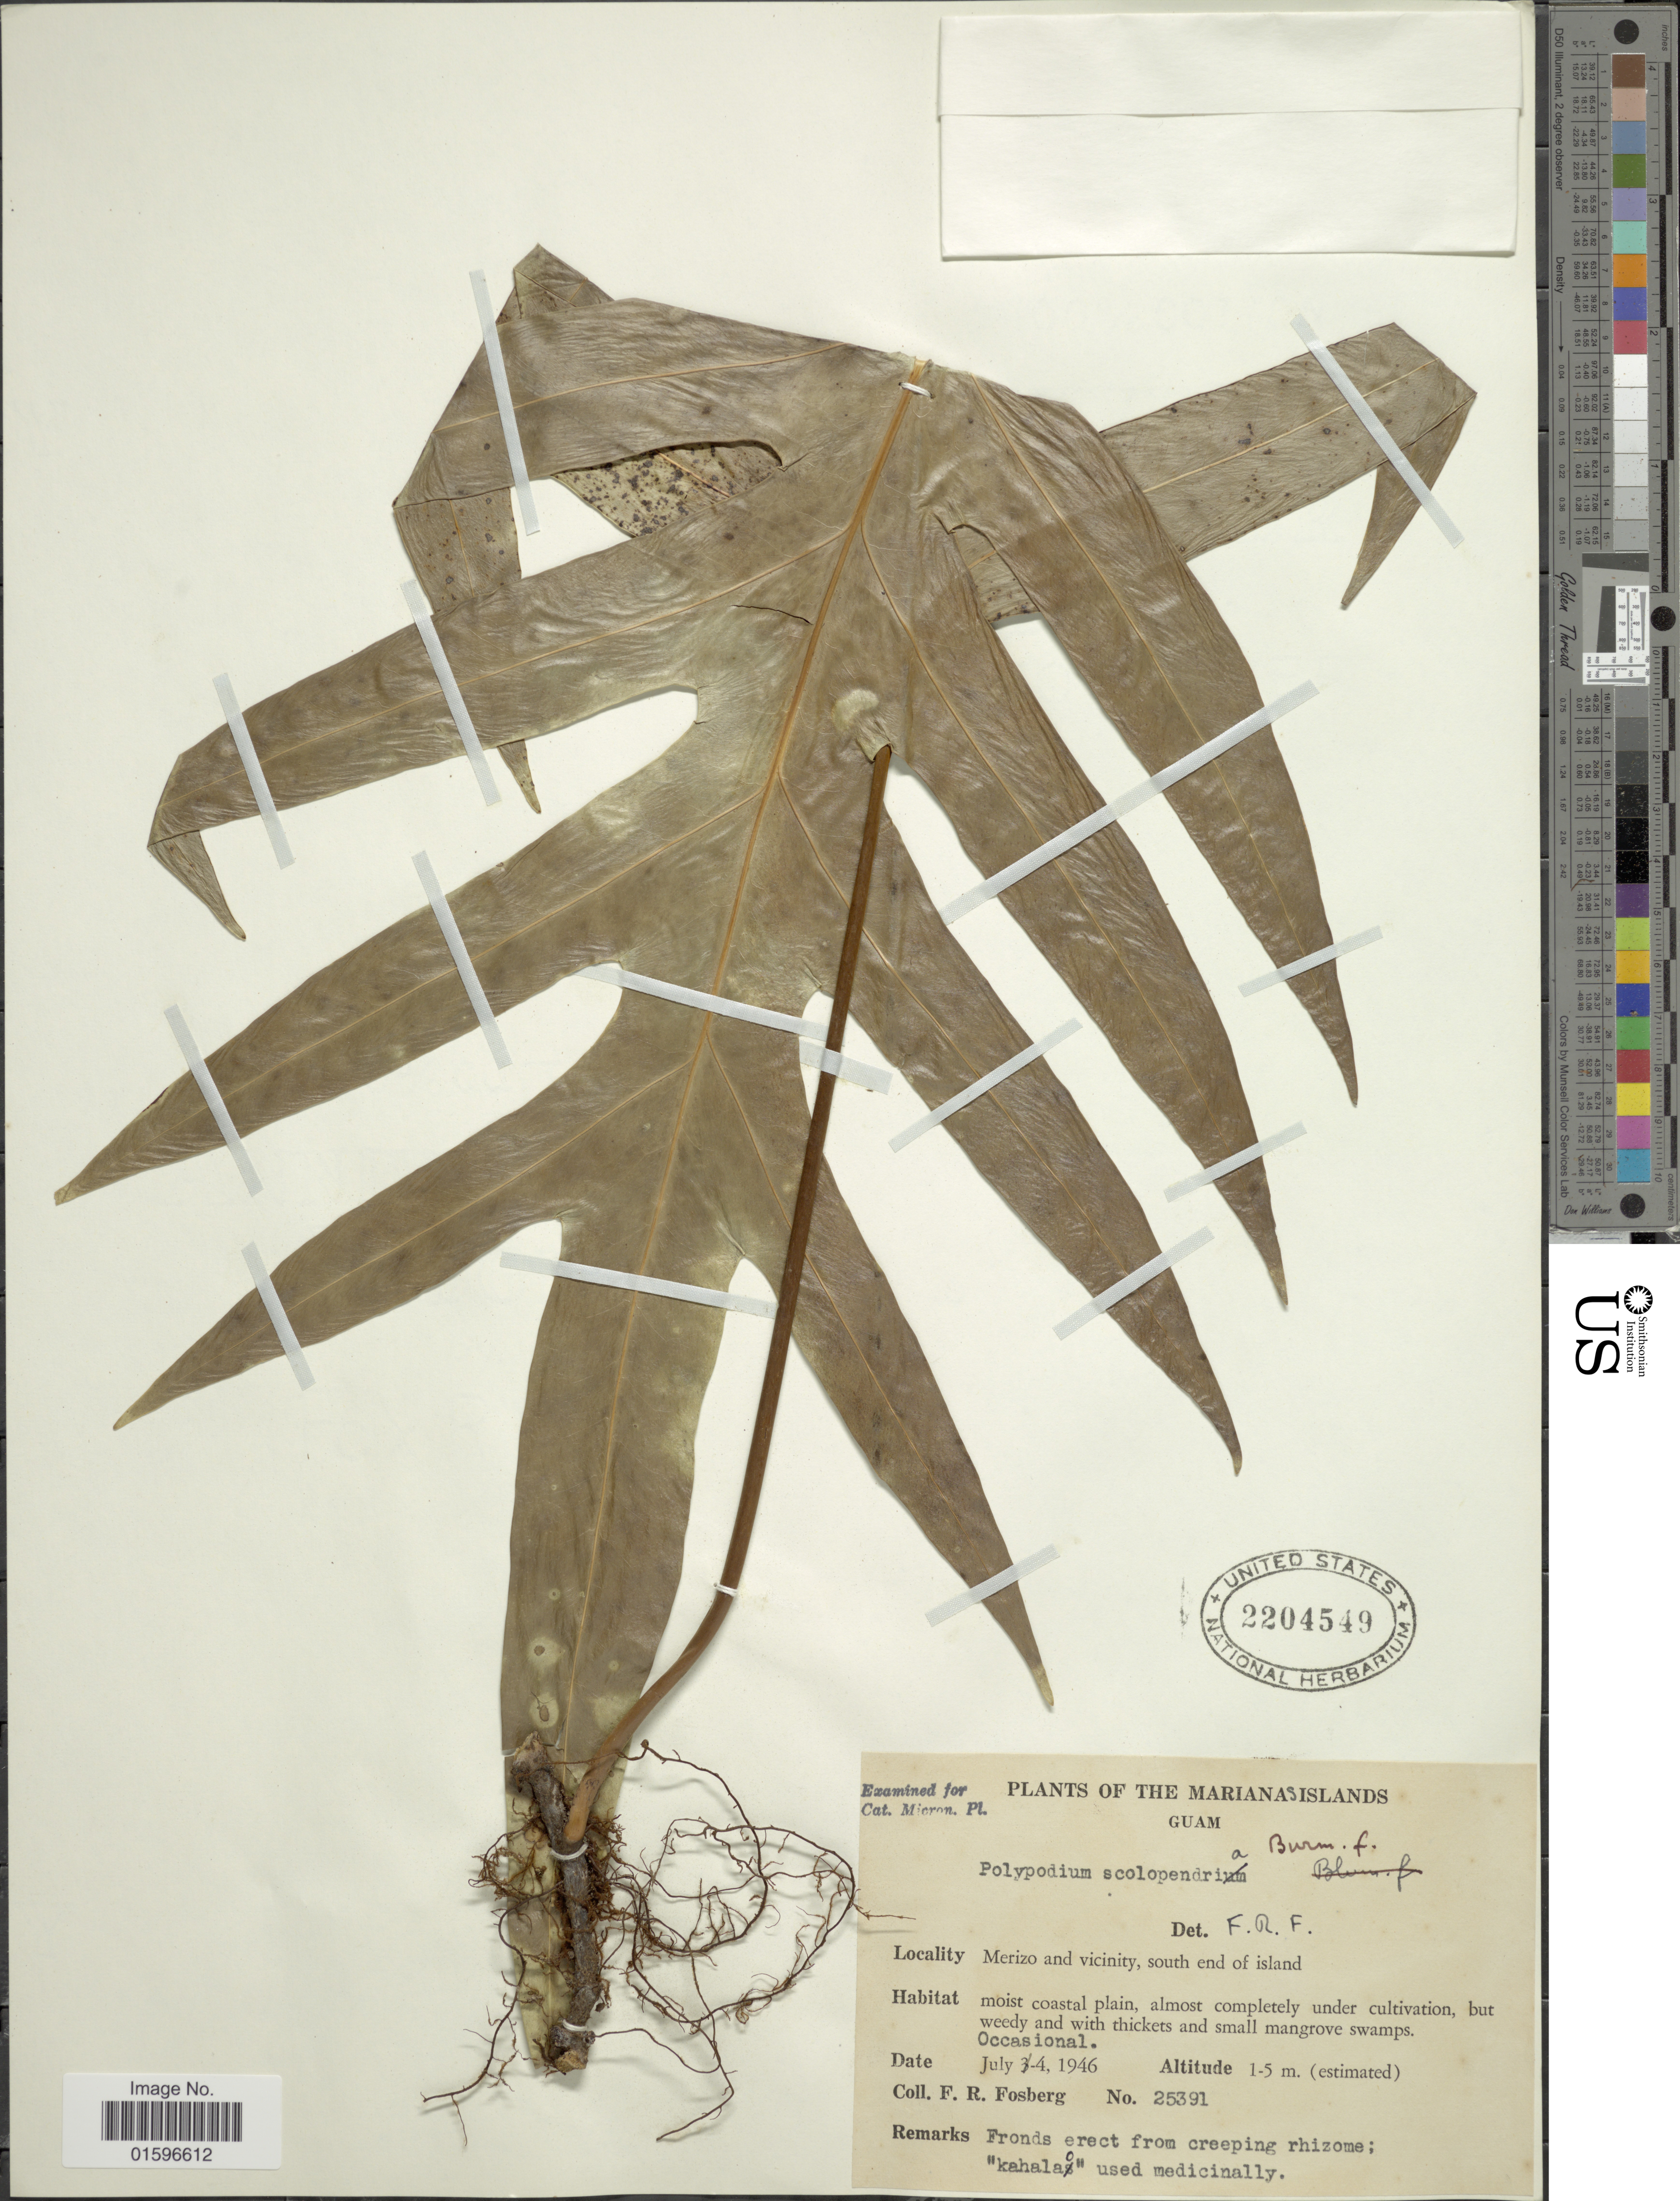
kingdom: Plantae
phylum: Tracheophyta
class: Polypodiopsida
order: Polypodiales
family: Polypodiaceae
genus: Polypodium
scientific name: Polypodium scolopendria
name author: Burm. f.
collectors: F. R. Fosberg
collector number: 25391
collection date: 1946-07-03/1946-07-04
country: Guam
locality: Marianas Islands, Merizo and vicinity, south end of island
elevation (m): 1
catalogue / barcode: US 2204549